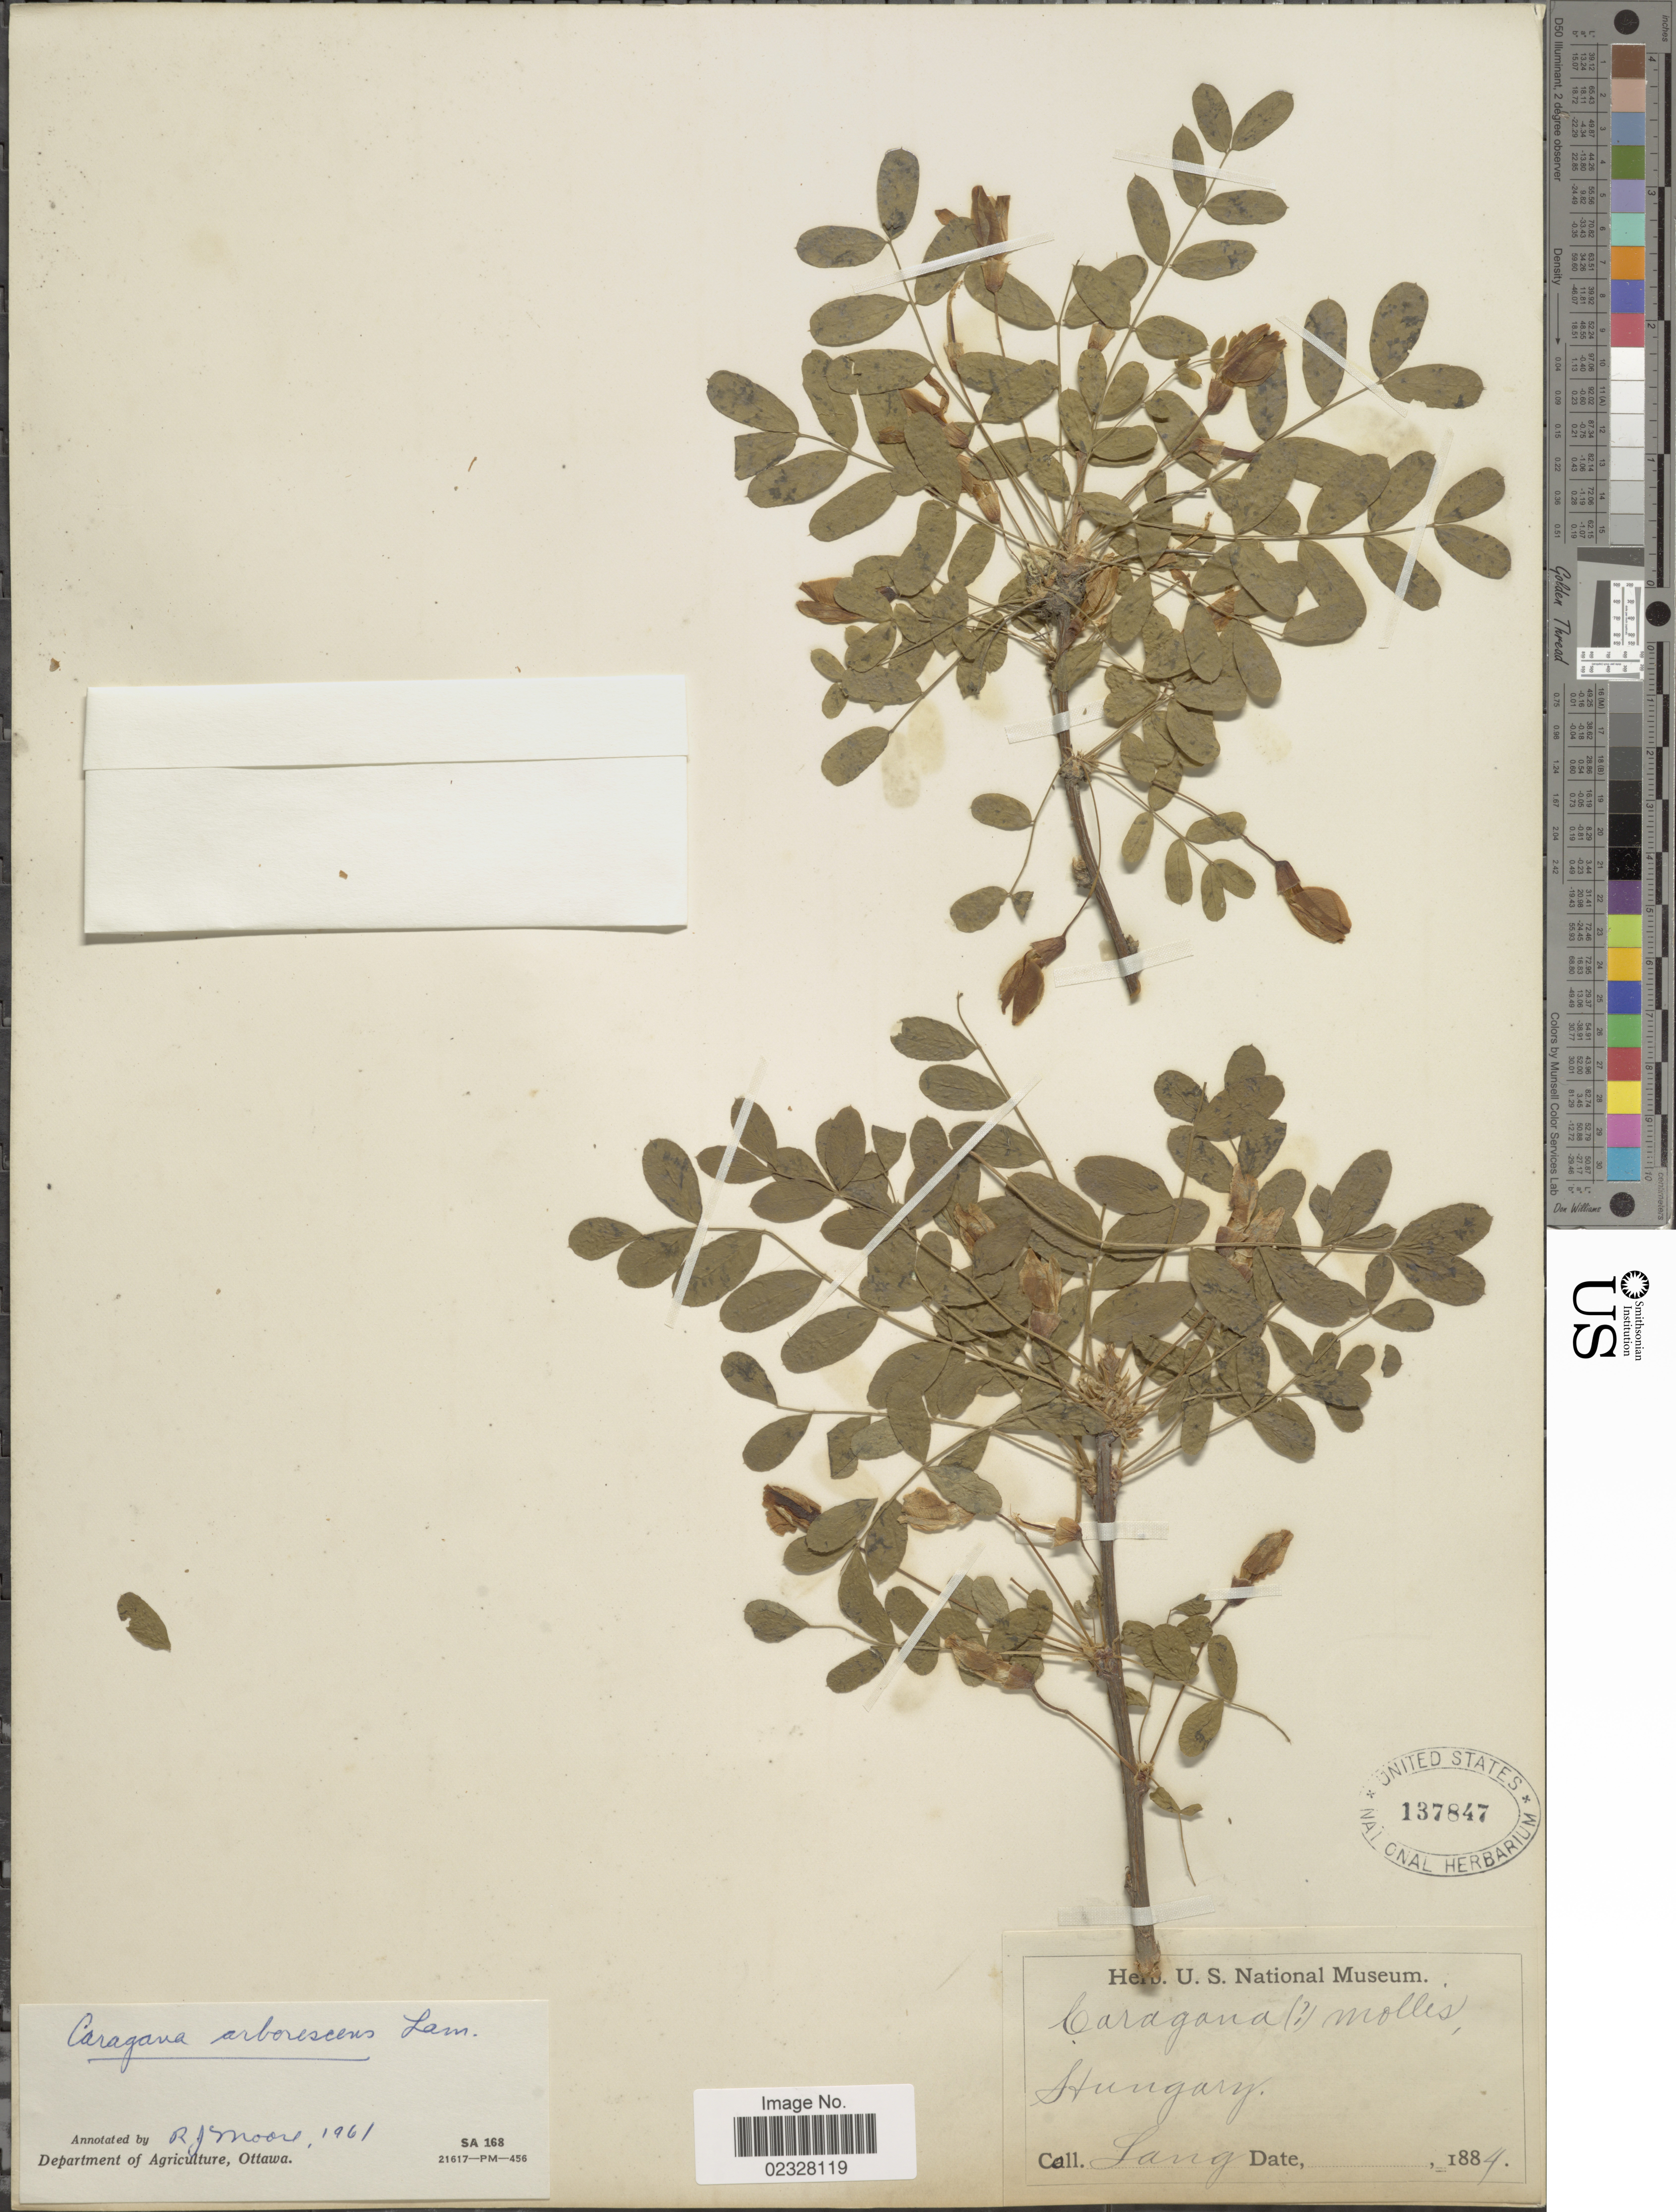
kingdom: Plantae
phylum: Tracheophyta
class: Magnoliopsida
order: Fabales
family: Fabaceae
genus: Caragana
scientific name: Caragana arborescens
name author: Lam.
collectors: -- Lang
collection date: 1884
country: Hungary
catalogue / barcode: US 137847